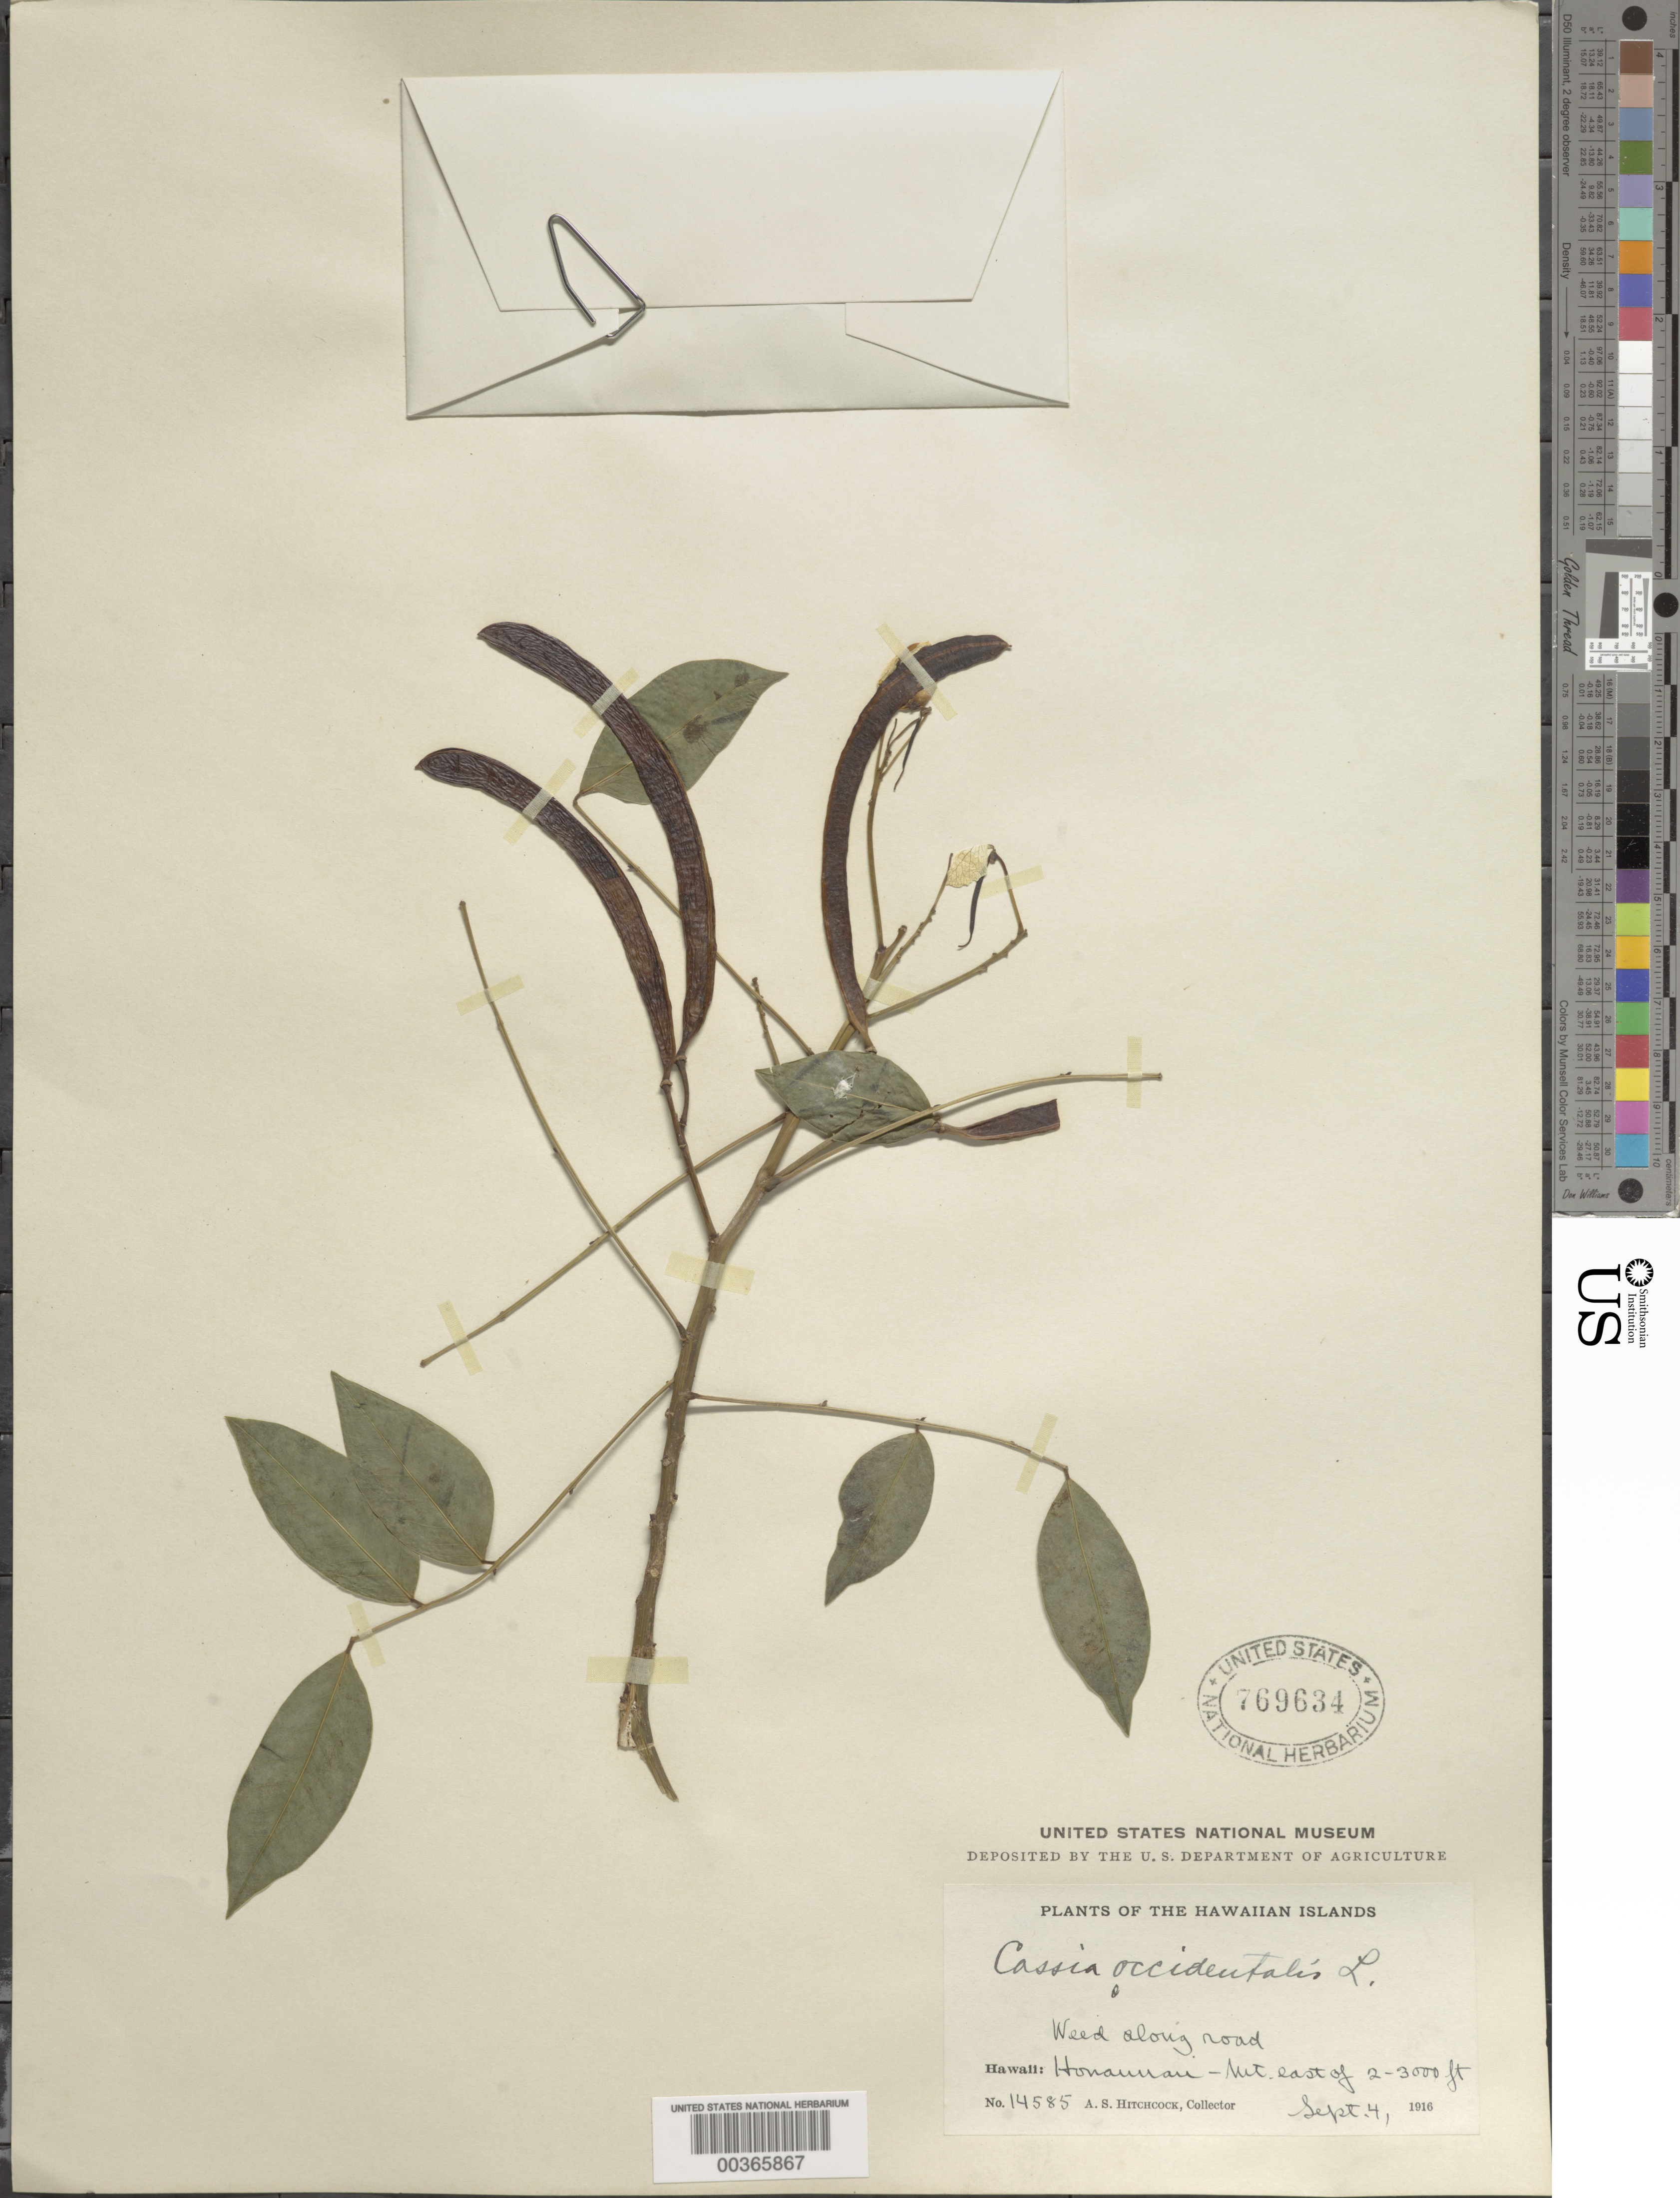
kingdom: Plantae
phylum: Tracheophyta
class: Magnoliopsida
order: Fabales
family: Fabaceae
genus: Senna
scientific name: Senna occidentalis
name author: (L.) Link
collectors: A. S. Hitchcock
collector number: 14585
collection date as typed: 04 Sep 1916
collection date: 1916-09-04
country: United States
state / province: Hawaii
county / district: Maui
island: Maui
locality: Mt. e of honaunau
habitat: Along road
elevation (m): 610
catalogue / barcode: US 769634